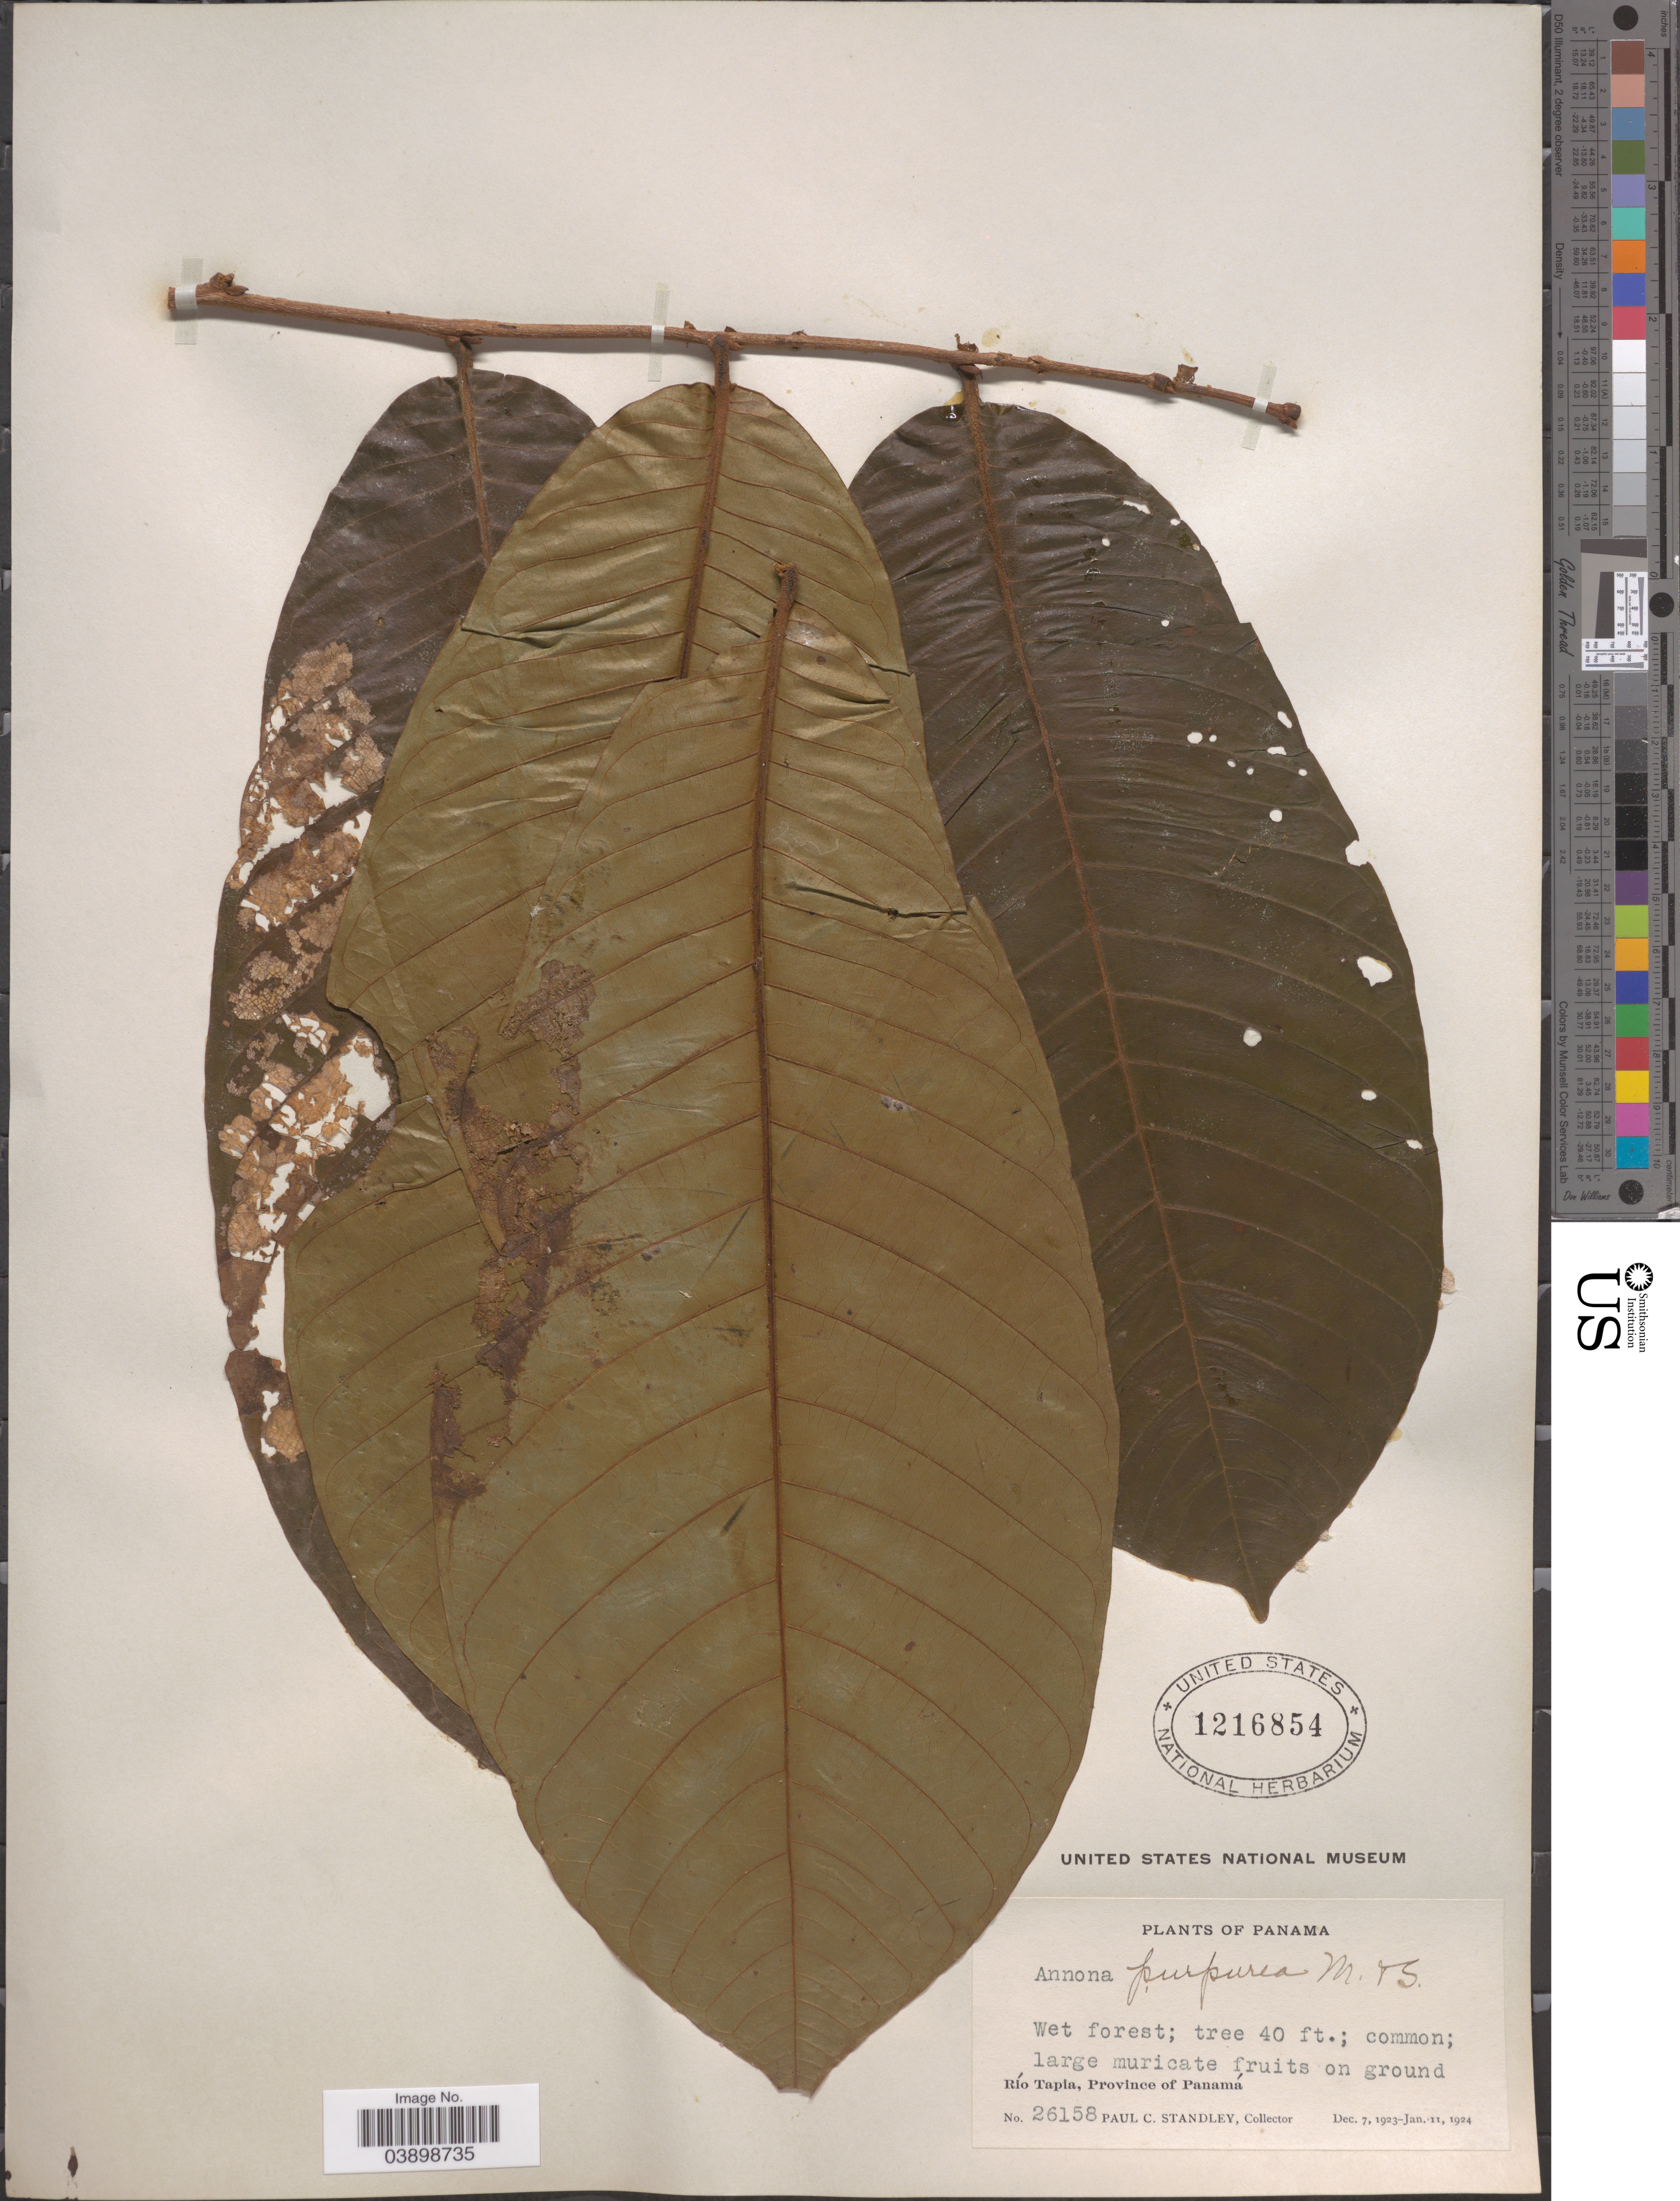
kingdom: Plantae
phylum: Tracheophyta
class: Magnoliopsida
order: Magnoliales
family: Annonaceae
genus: Annona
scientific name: Annona purpurea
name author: Moc. & Sessé ex Dunal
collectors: P. C. Standley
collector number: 26158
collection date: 1923-12-07/1924-01-11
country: Panama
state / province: Panamá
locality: Río Tapia.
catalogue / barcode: US 1216854